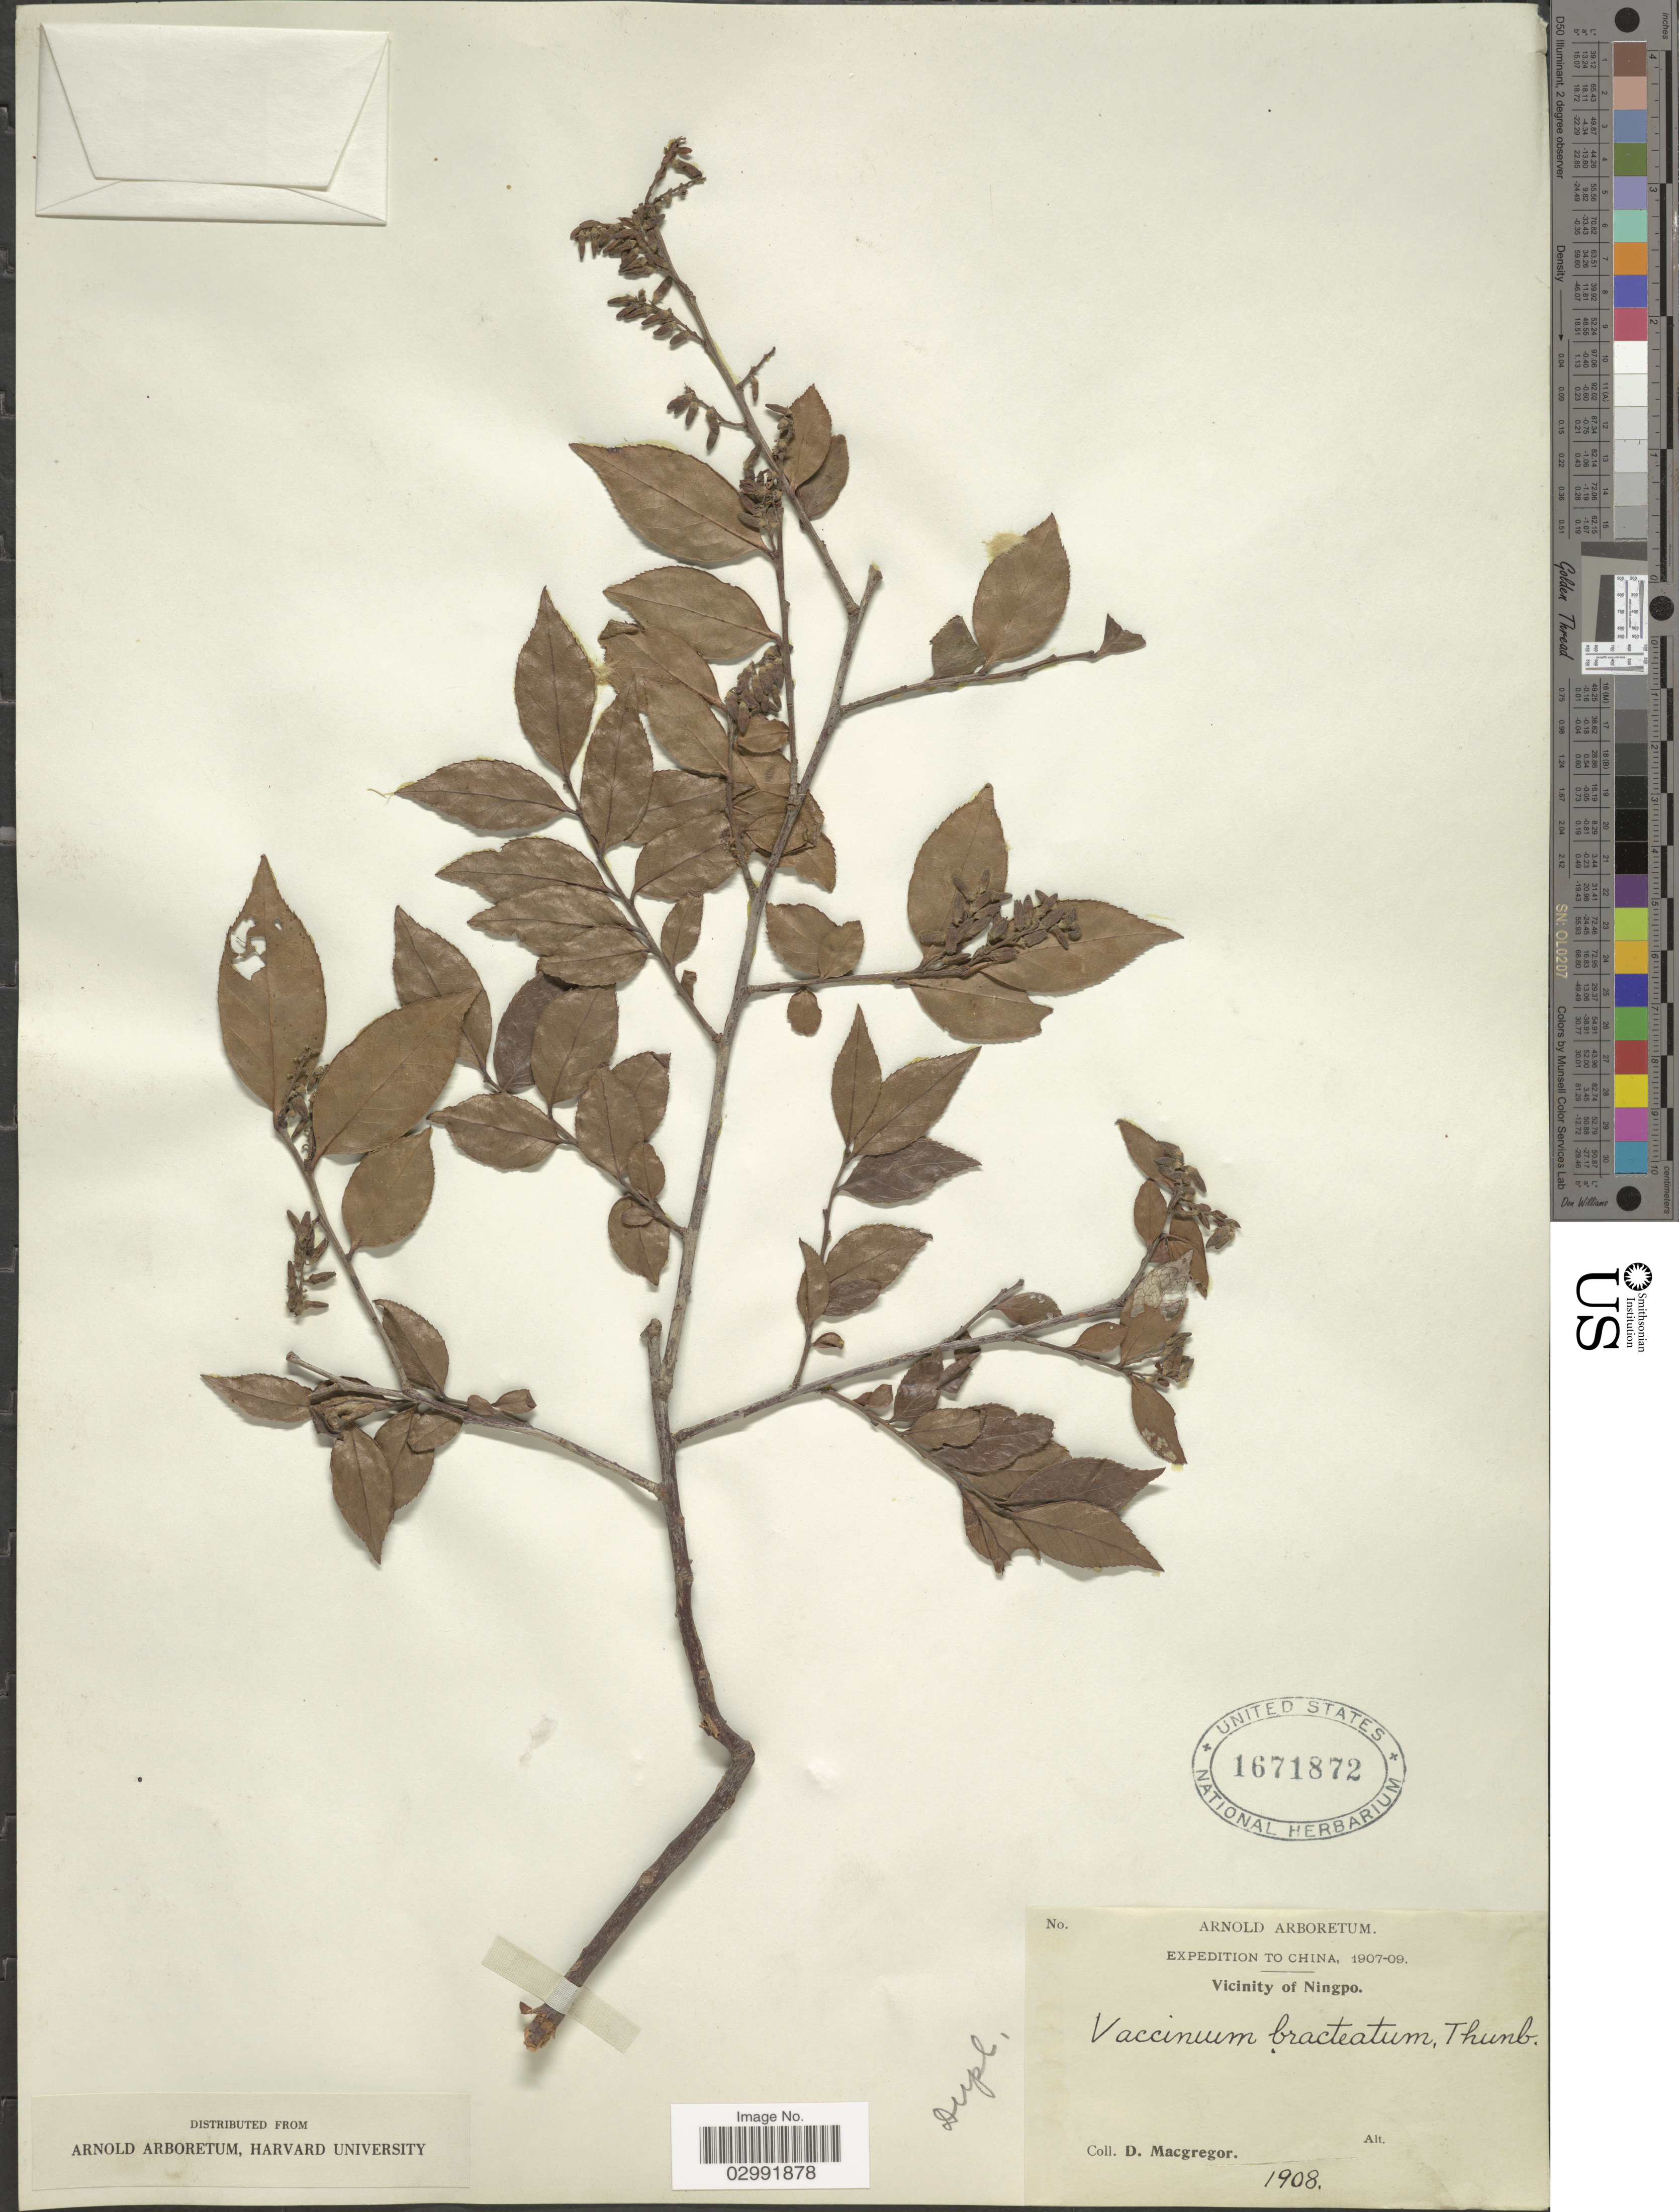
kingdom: Plantae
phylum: Tracheophyta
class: Magnoliopsida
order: Ericales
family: Ericaceae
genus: Vaccinium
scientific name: Vaccinium bracteatum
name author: Thunb.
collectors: D. Macgregor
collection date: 1908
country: China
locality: Vicinity of Ningpo.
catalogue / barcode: US 1671872